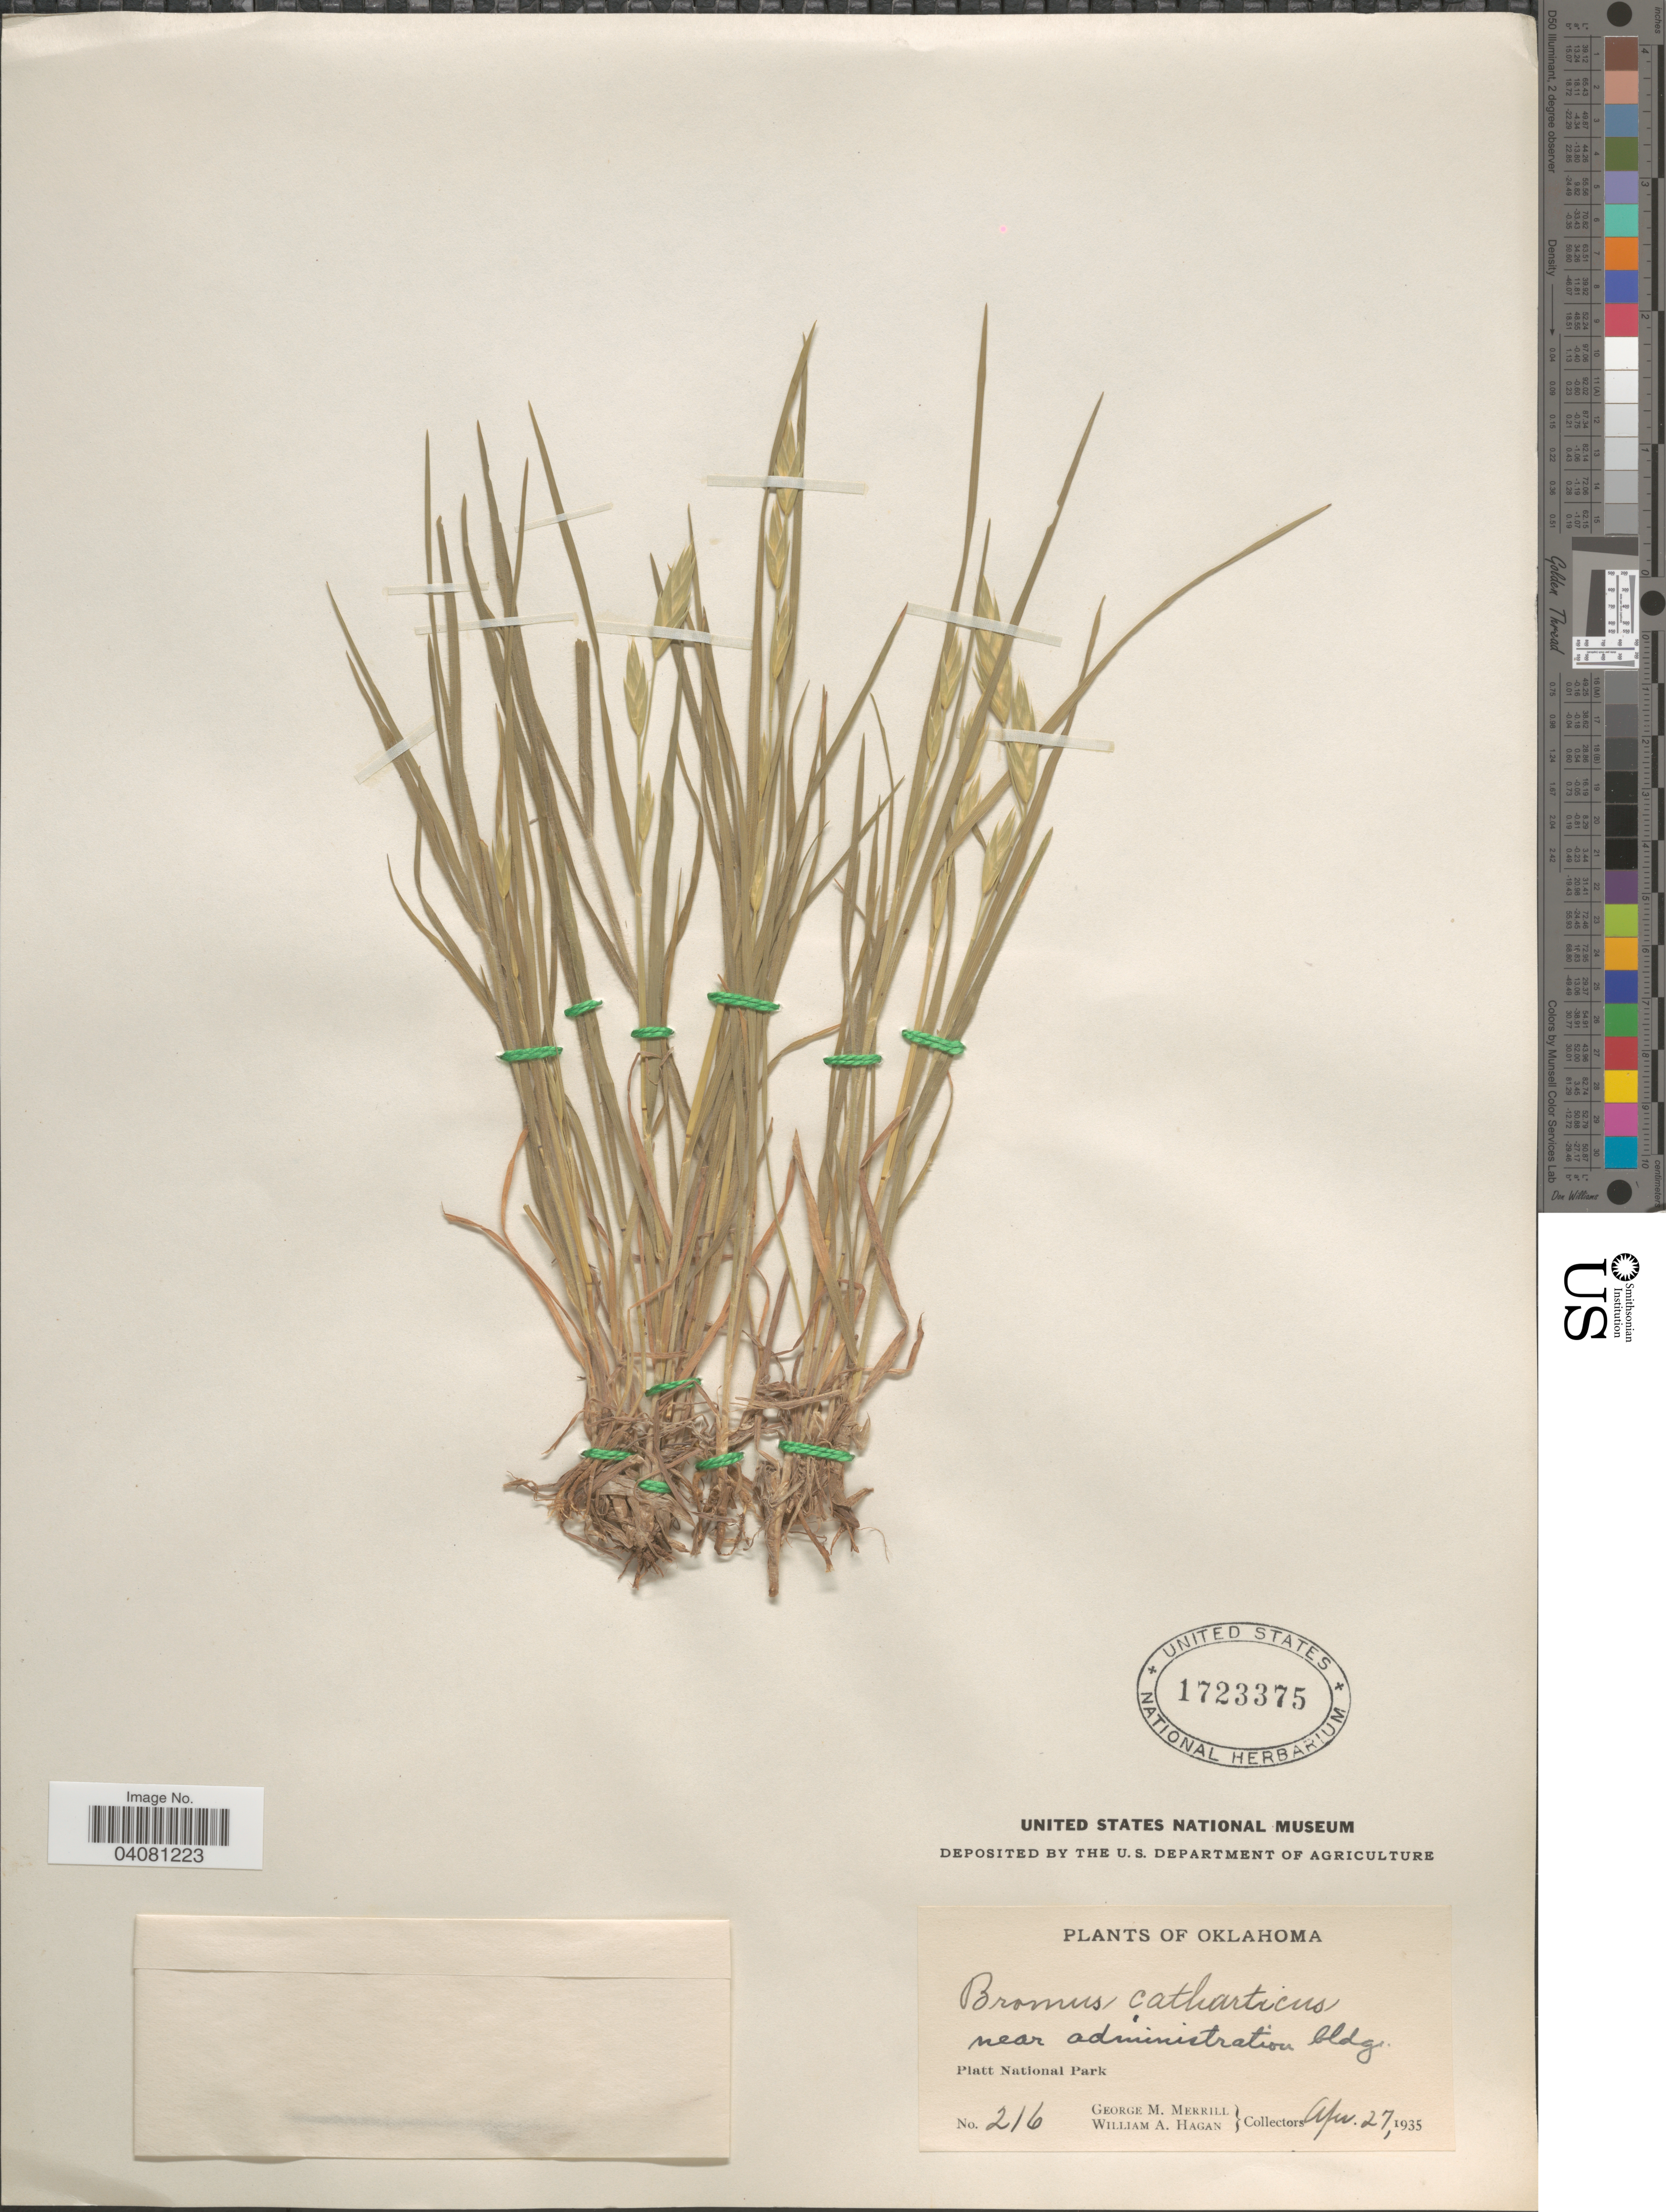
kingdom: Plantae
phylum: Tracheophyta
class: Liliopsida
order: Poales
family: Poaceae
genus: Bromus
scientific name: Bromus catharticus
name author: Vahl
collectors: G. M. Merrill & W. Hagan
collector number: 216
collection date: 1935-04-27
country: United States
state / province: Oklahoma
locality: Near administration bldg. Platt National Park.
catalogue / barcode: US 1723375